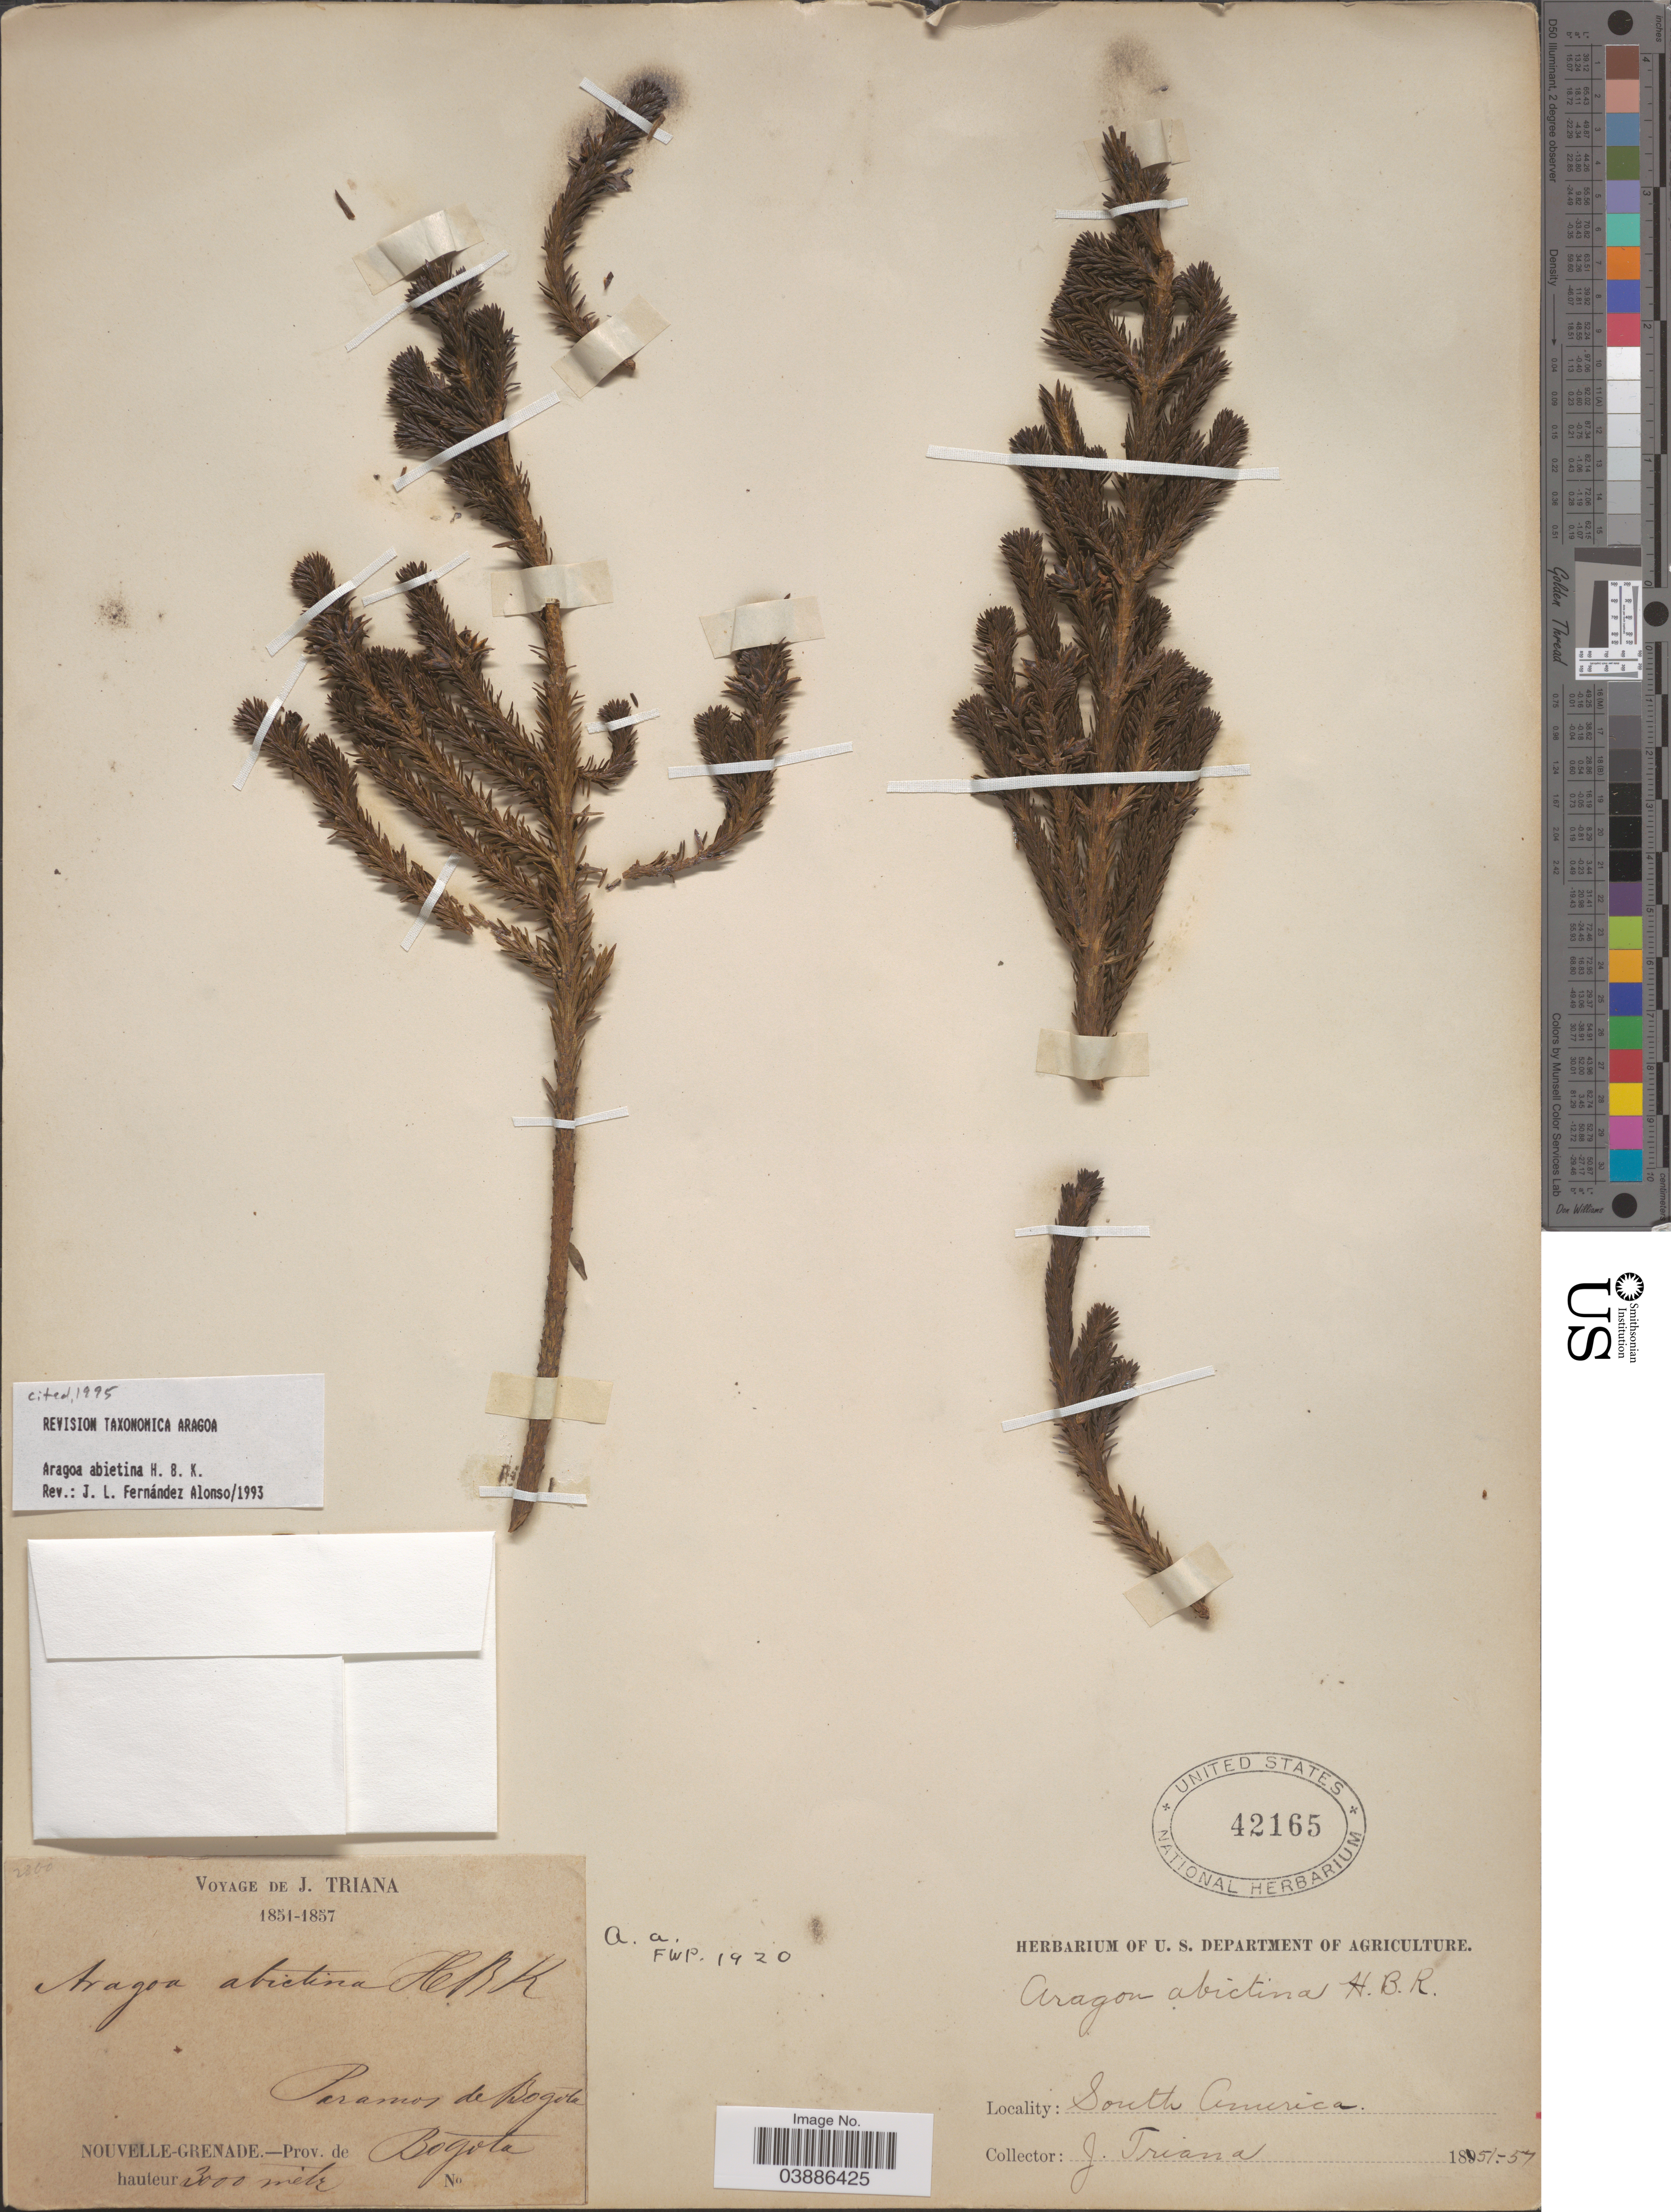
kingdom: Plantae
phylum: Tracheophyta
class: Magnoliopsida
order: Lamiales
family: Plantaginaceae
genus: Aragoa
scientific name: Aragoa abietina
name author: Kunth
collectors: J. Triana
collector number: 2860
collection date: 1851/1857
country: Colombia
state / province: Bogota D.C.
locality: Paramos de Bogota. Nouvelle-Grenade.-Prov. de Bogota.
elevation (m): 3000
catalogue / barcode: US 42165